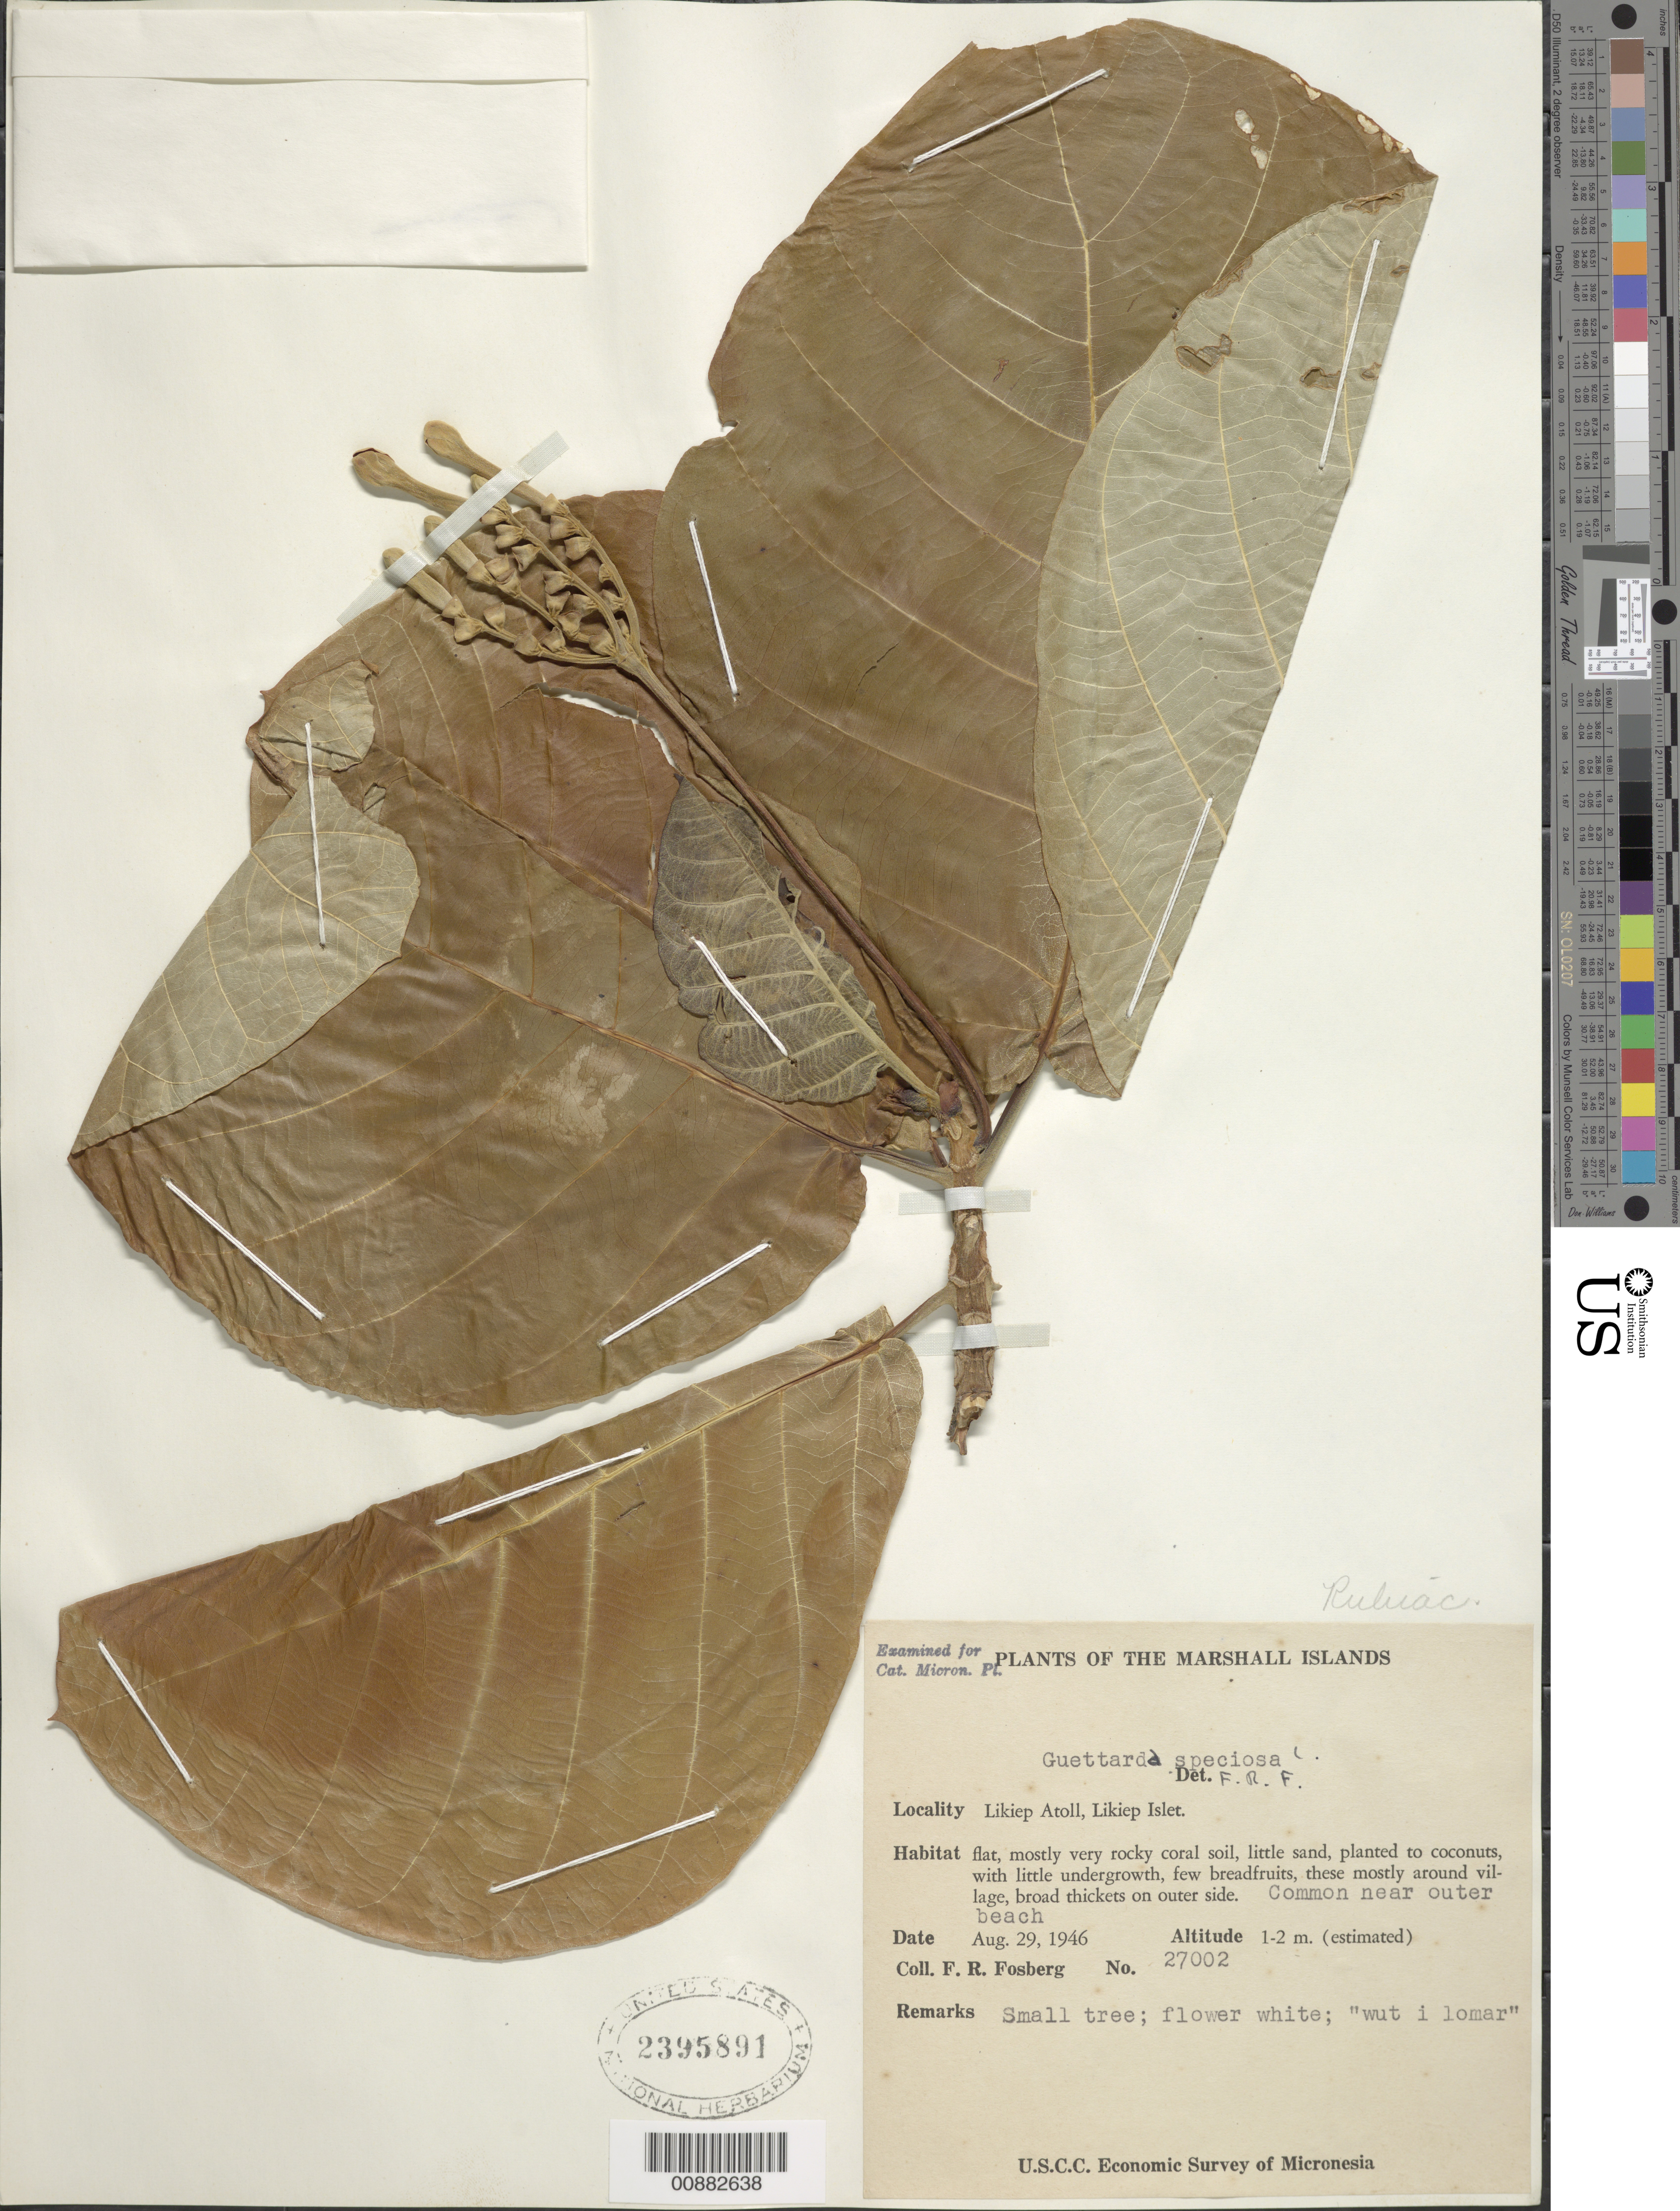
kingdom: Plantae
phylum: Tracheophyta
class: Magnoliopsida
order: Gentianales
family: Rubiaceae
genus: Guettarda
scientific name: Guettarda speciosa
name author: L.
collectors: F. R. Fosberg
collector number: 27002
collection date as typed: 29 Aug 1946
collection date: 1946-08-29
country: Marshall Islands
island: Likiep Atoll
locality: Likeip Islet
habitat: small tree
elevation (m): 1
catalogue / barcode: US 2395891